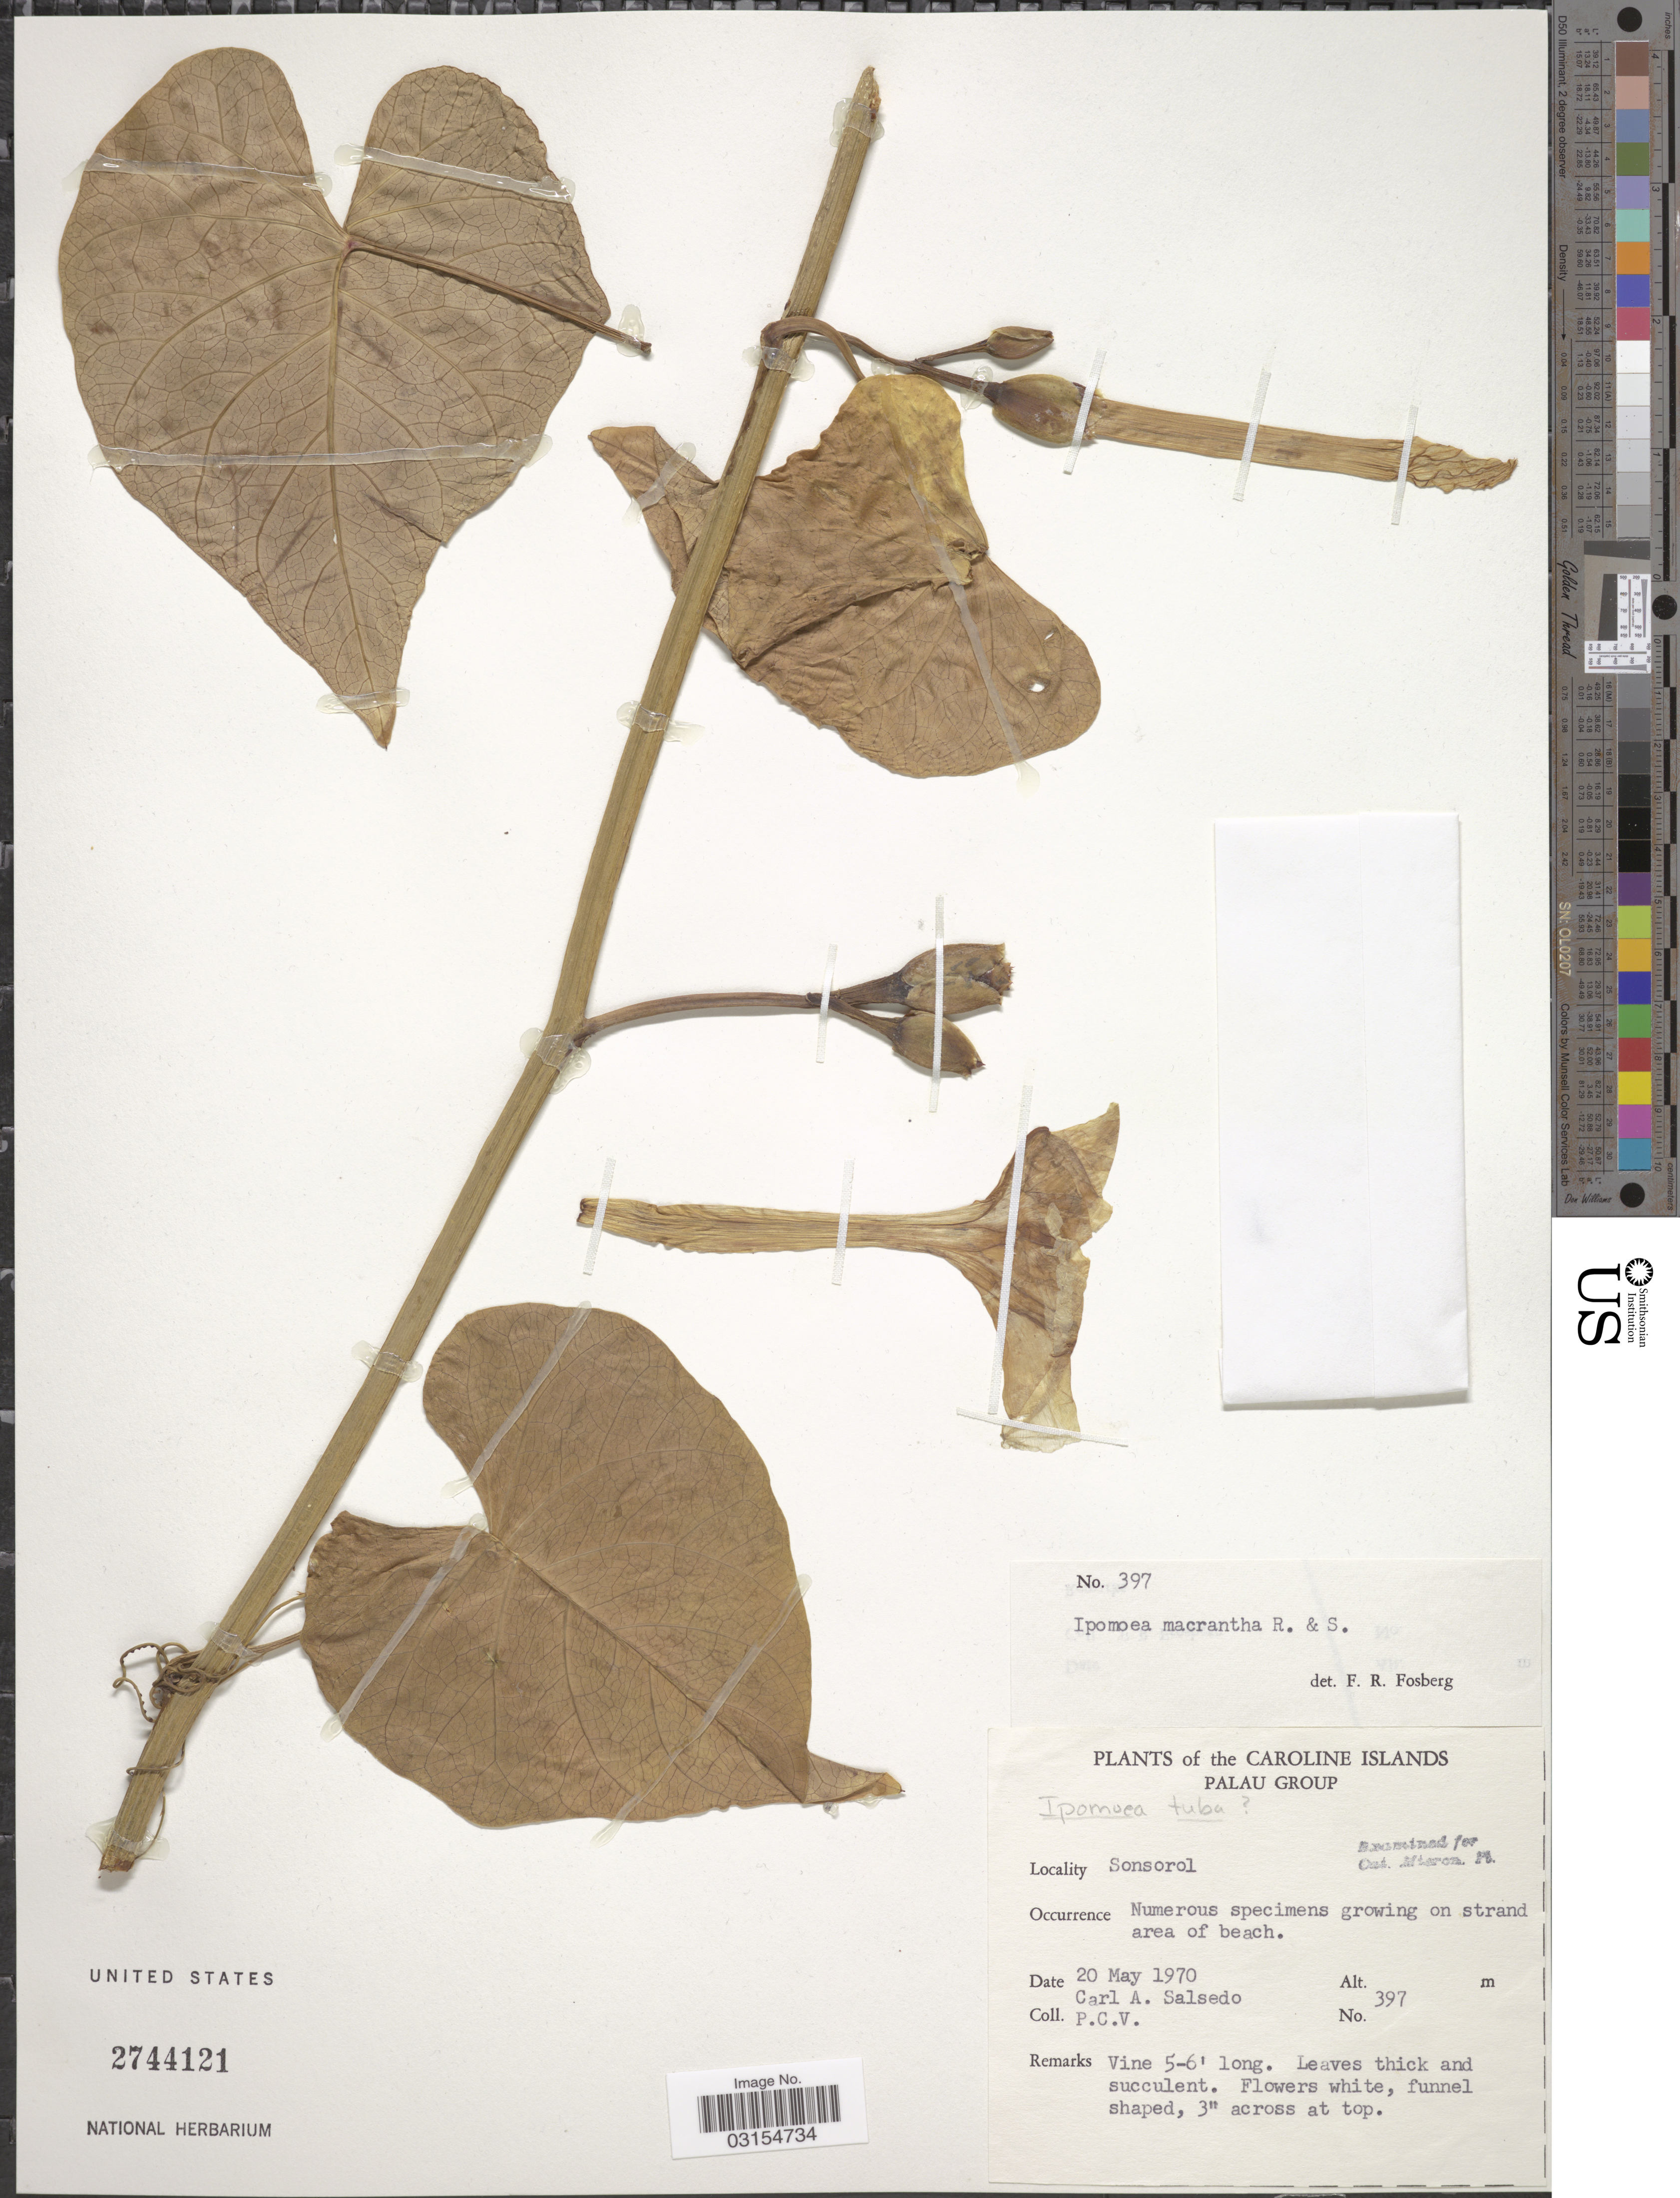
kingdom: Plantae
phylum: Tracheophyta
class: Magnoliopsida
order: Solanales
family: Convolvulaceae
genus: Ipomoea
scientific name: Ipomoea violacea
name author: L.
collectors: C.A. Salsedo & P. C. V.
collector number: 397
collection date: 1970-05-20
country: Palau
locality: The Caroline Islands, Palau Group, Sonsorol.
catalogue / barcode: US 2744121